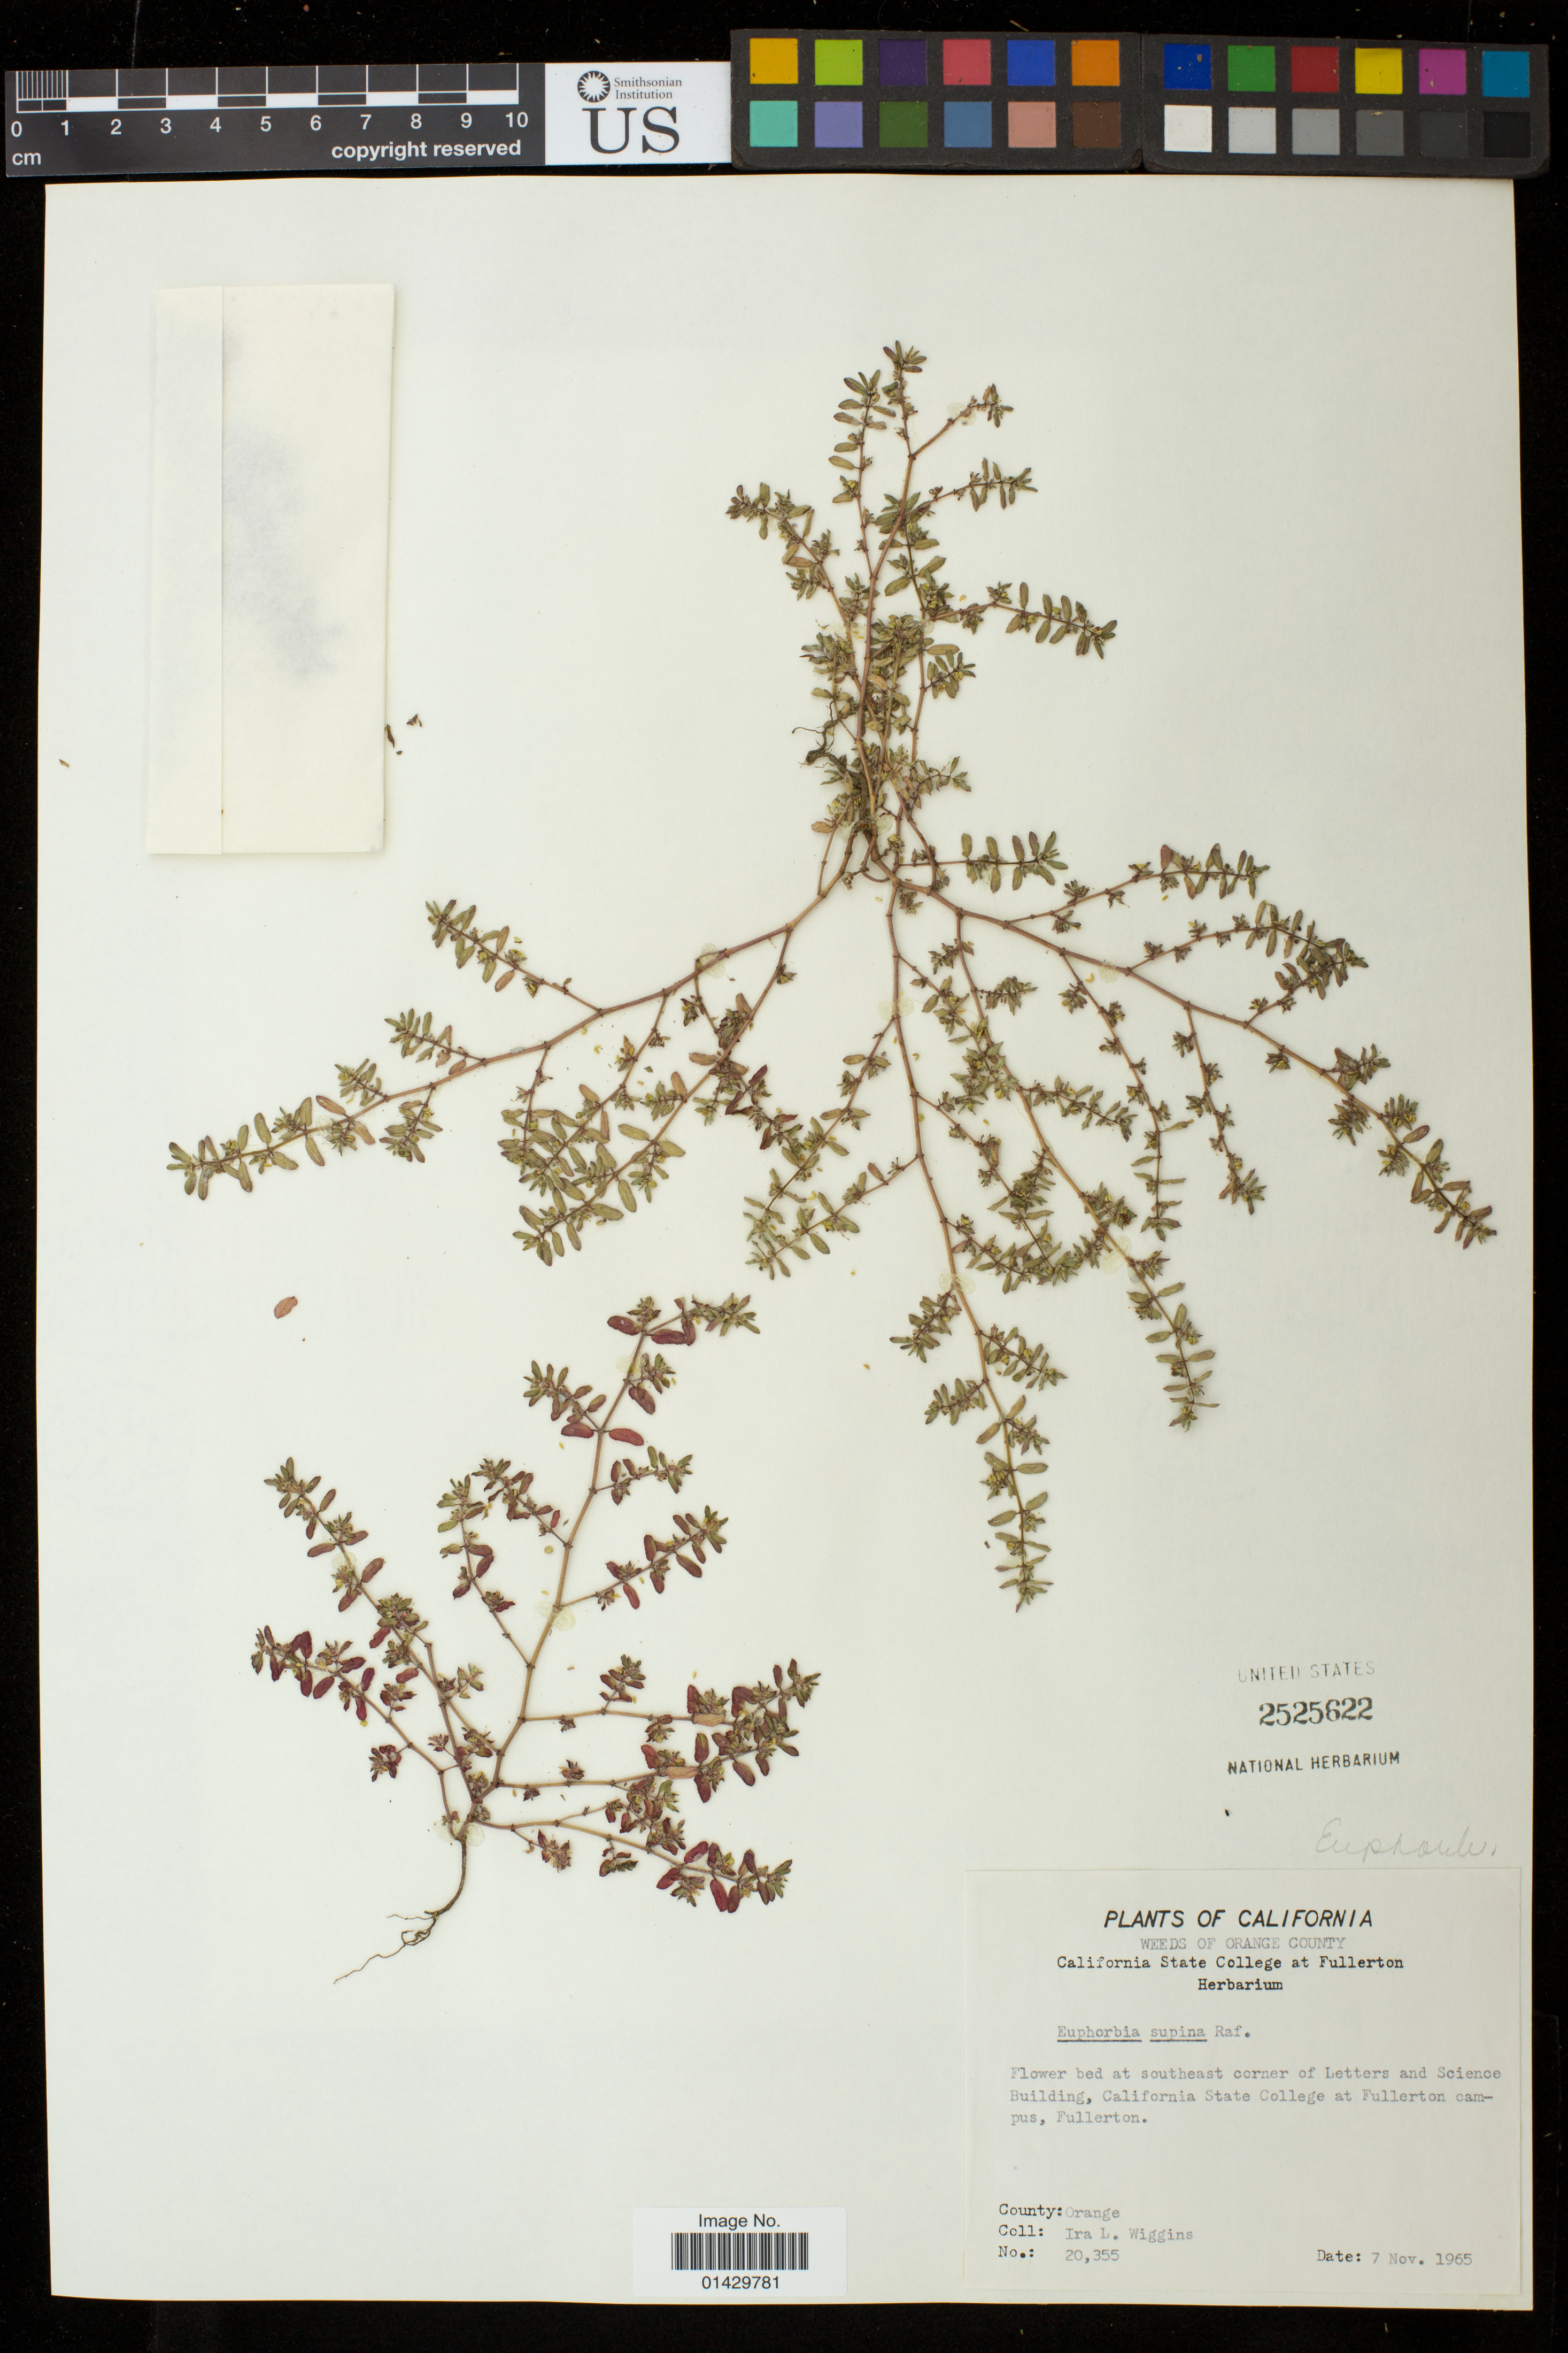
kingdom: Plantae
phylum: Tracheophyta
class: Magnoliopsida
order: Malpighiales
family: Euphorbiaceae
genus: Euphorbia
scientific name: Euphorbia maculata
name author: L.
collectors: I. L. Wiggins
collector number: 20355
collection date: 1965-11-07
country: United States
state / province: California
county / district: Orange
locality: Flower bed at southeast corner of Letters and Science Building, California State College at Fullerton campus, Fullerton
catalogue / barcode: US 2525622